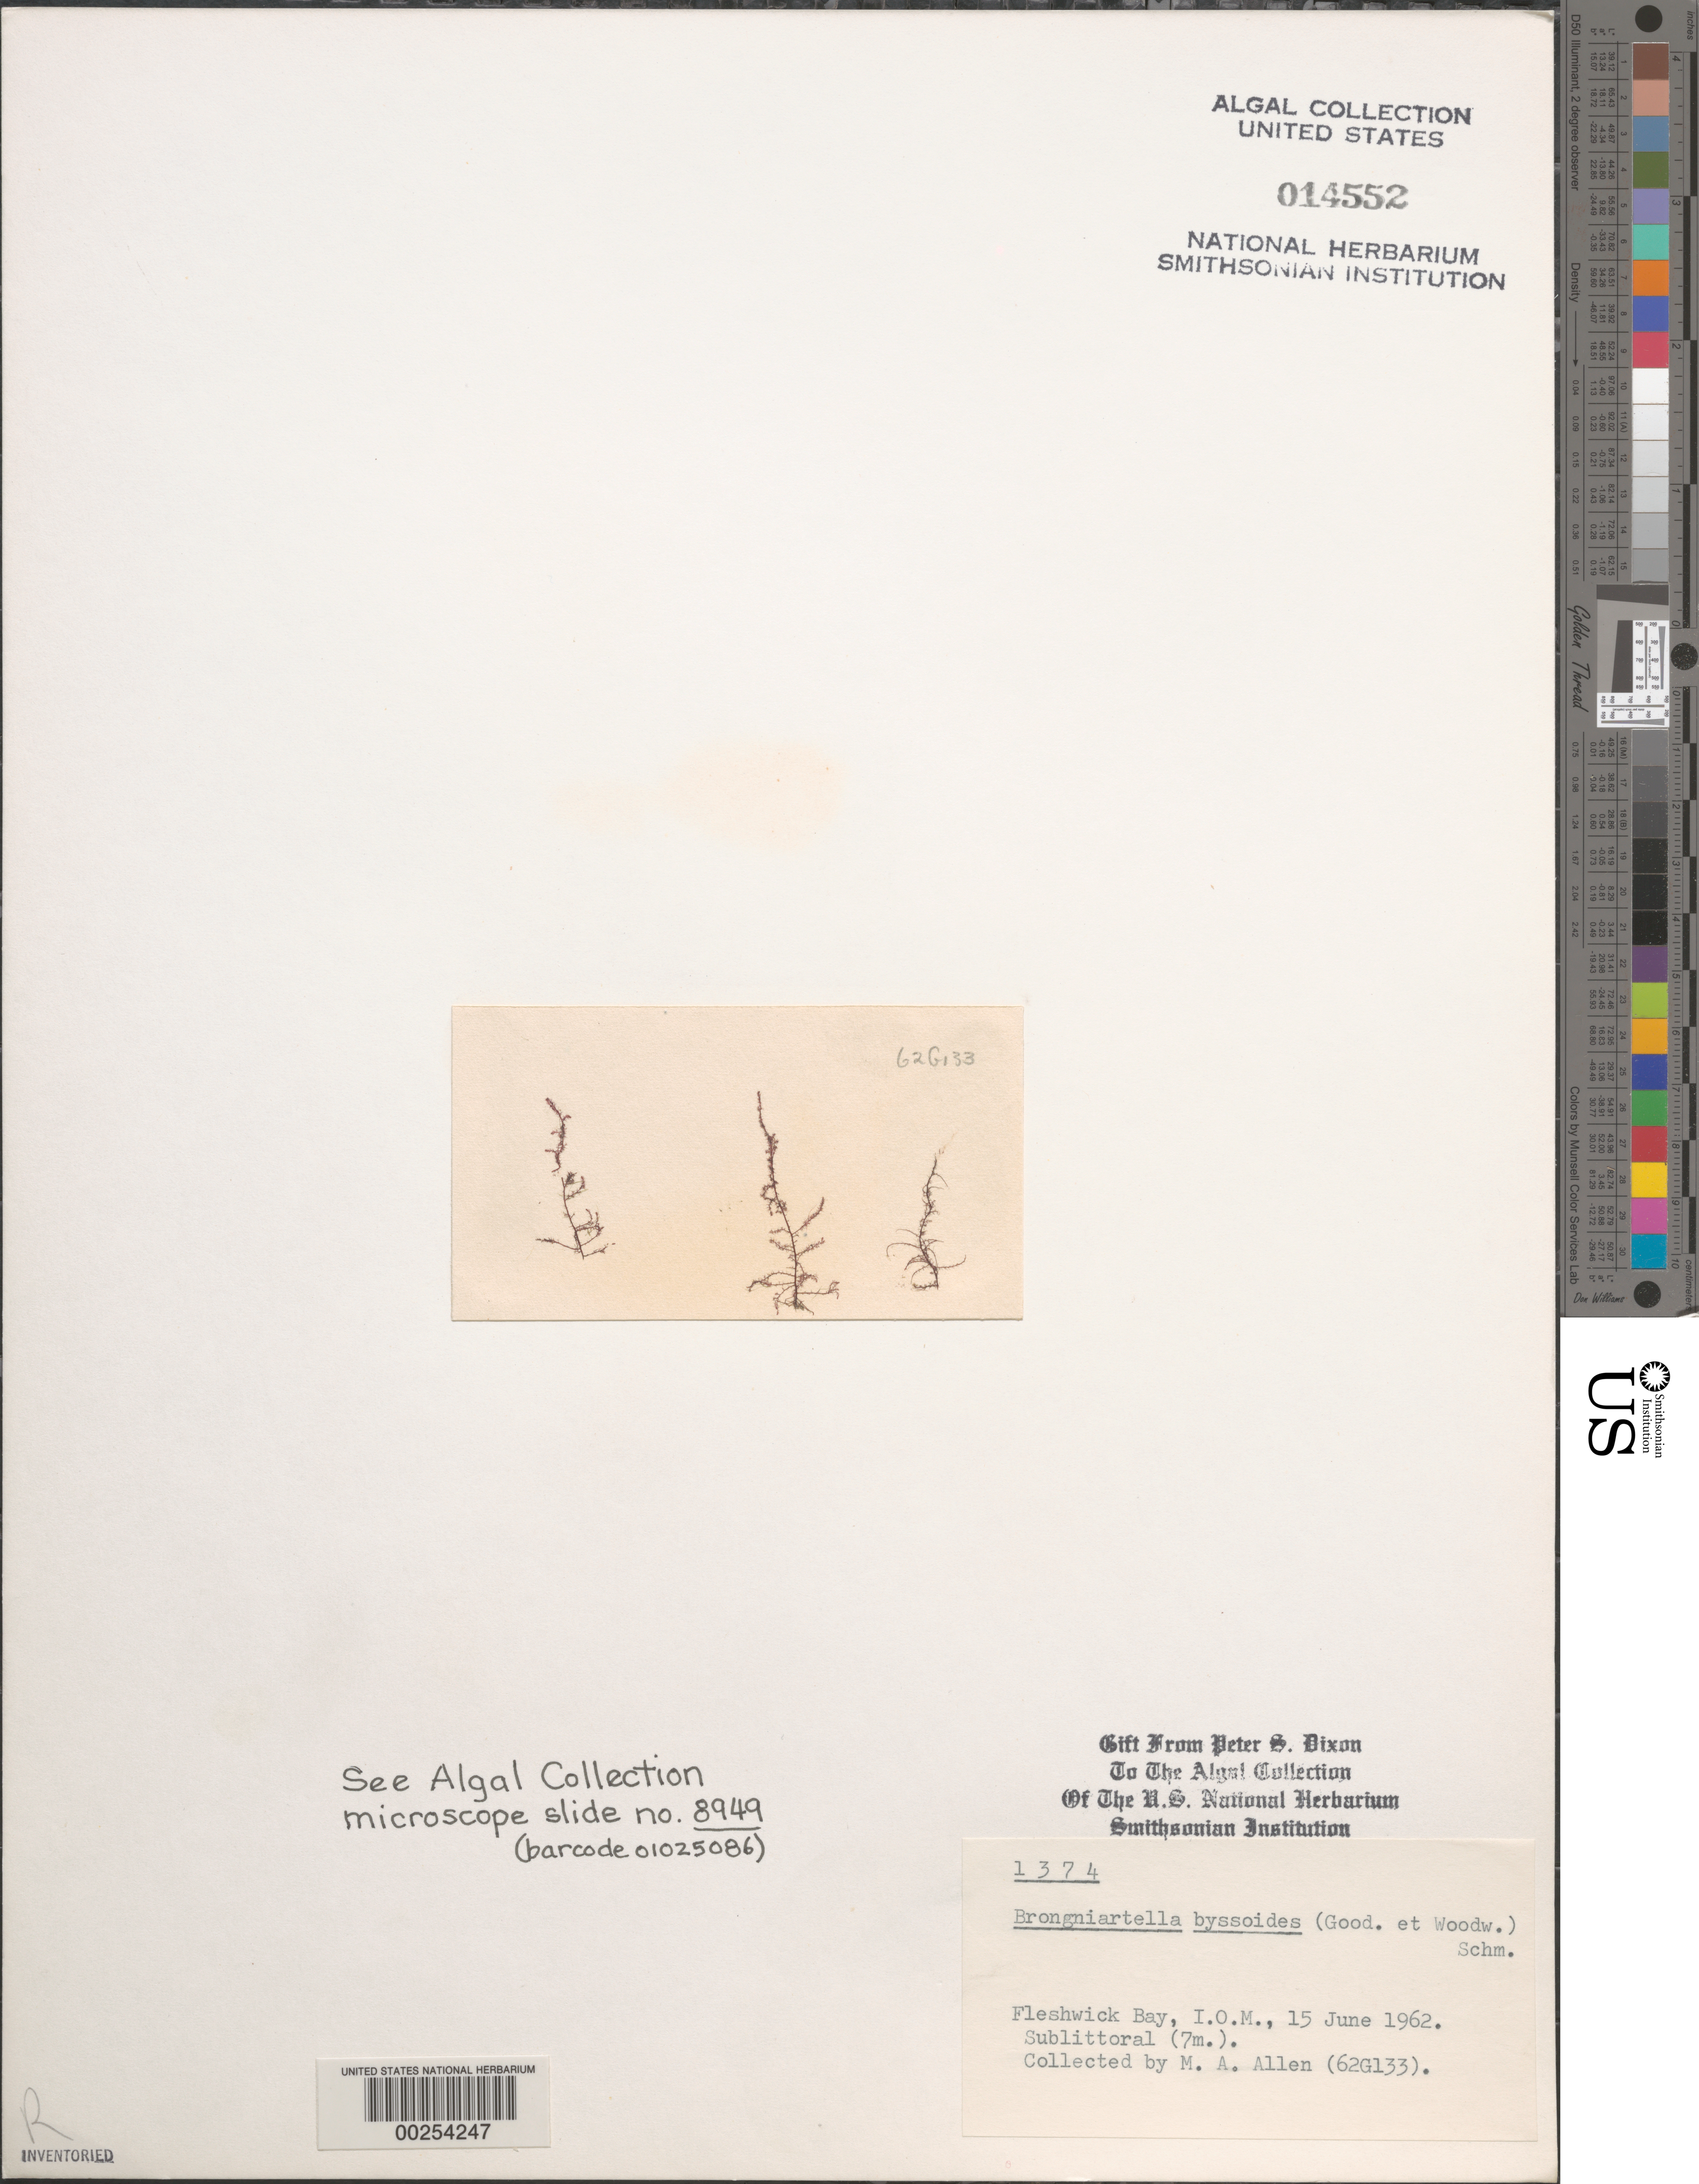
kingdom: Plantae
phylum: Rhodophyta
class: Florideophyceae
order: Ceramiales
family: Rhodomelaceae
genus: Brongniartella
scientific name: Brongniartella byssoides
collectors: M. A. Allen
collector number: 62G133 & PSD 1374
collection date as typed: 15 Jun 1962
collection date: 1962-06-15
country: United Kingdom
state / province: England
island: Isle of Man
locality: Fleshwick Bay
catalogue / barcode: US 14552